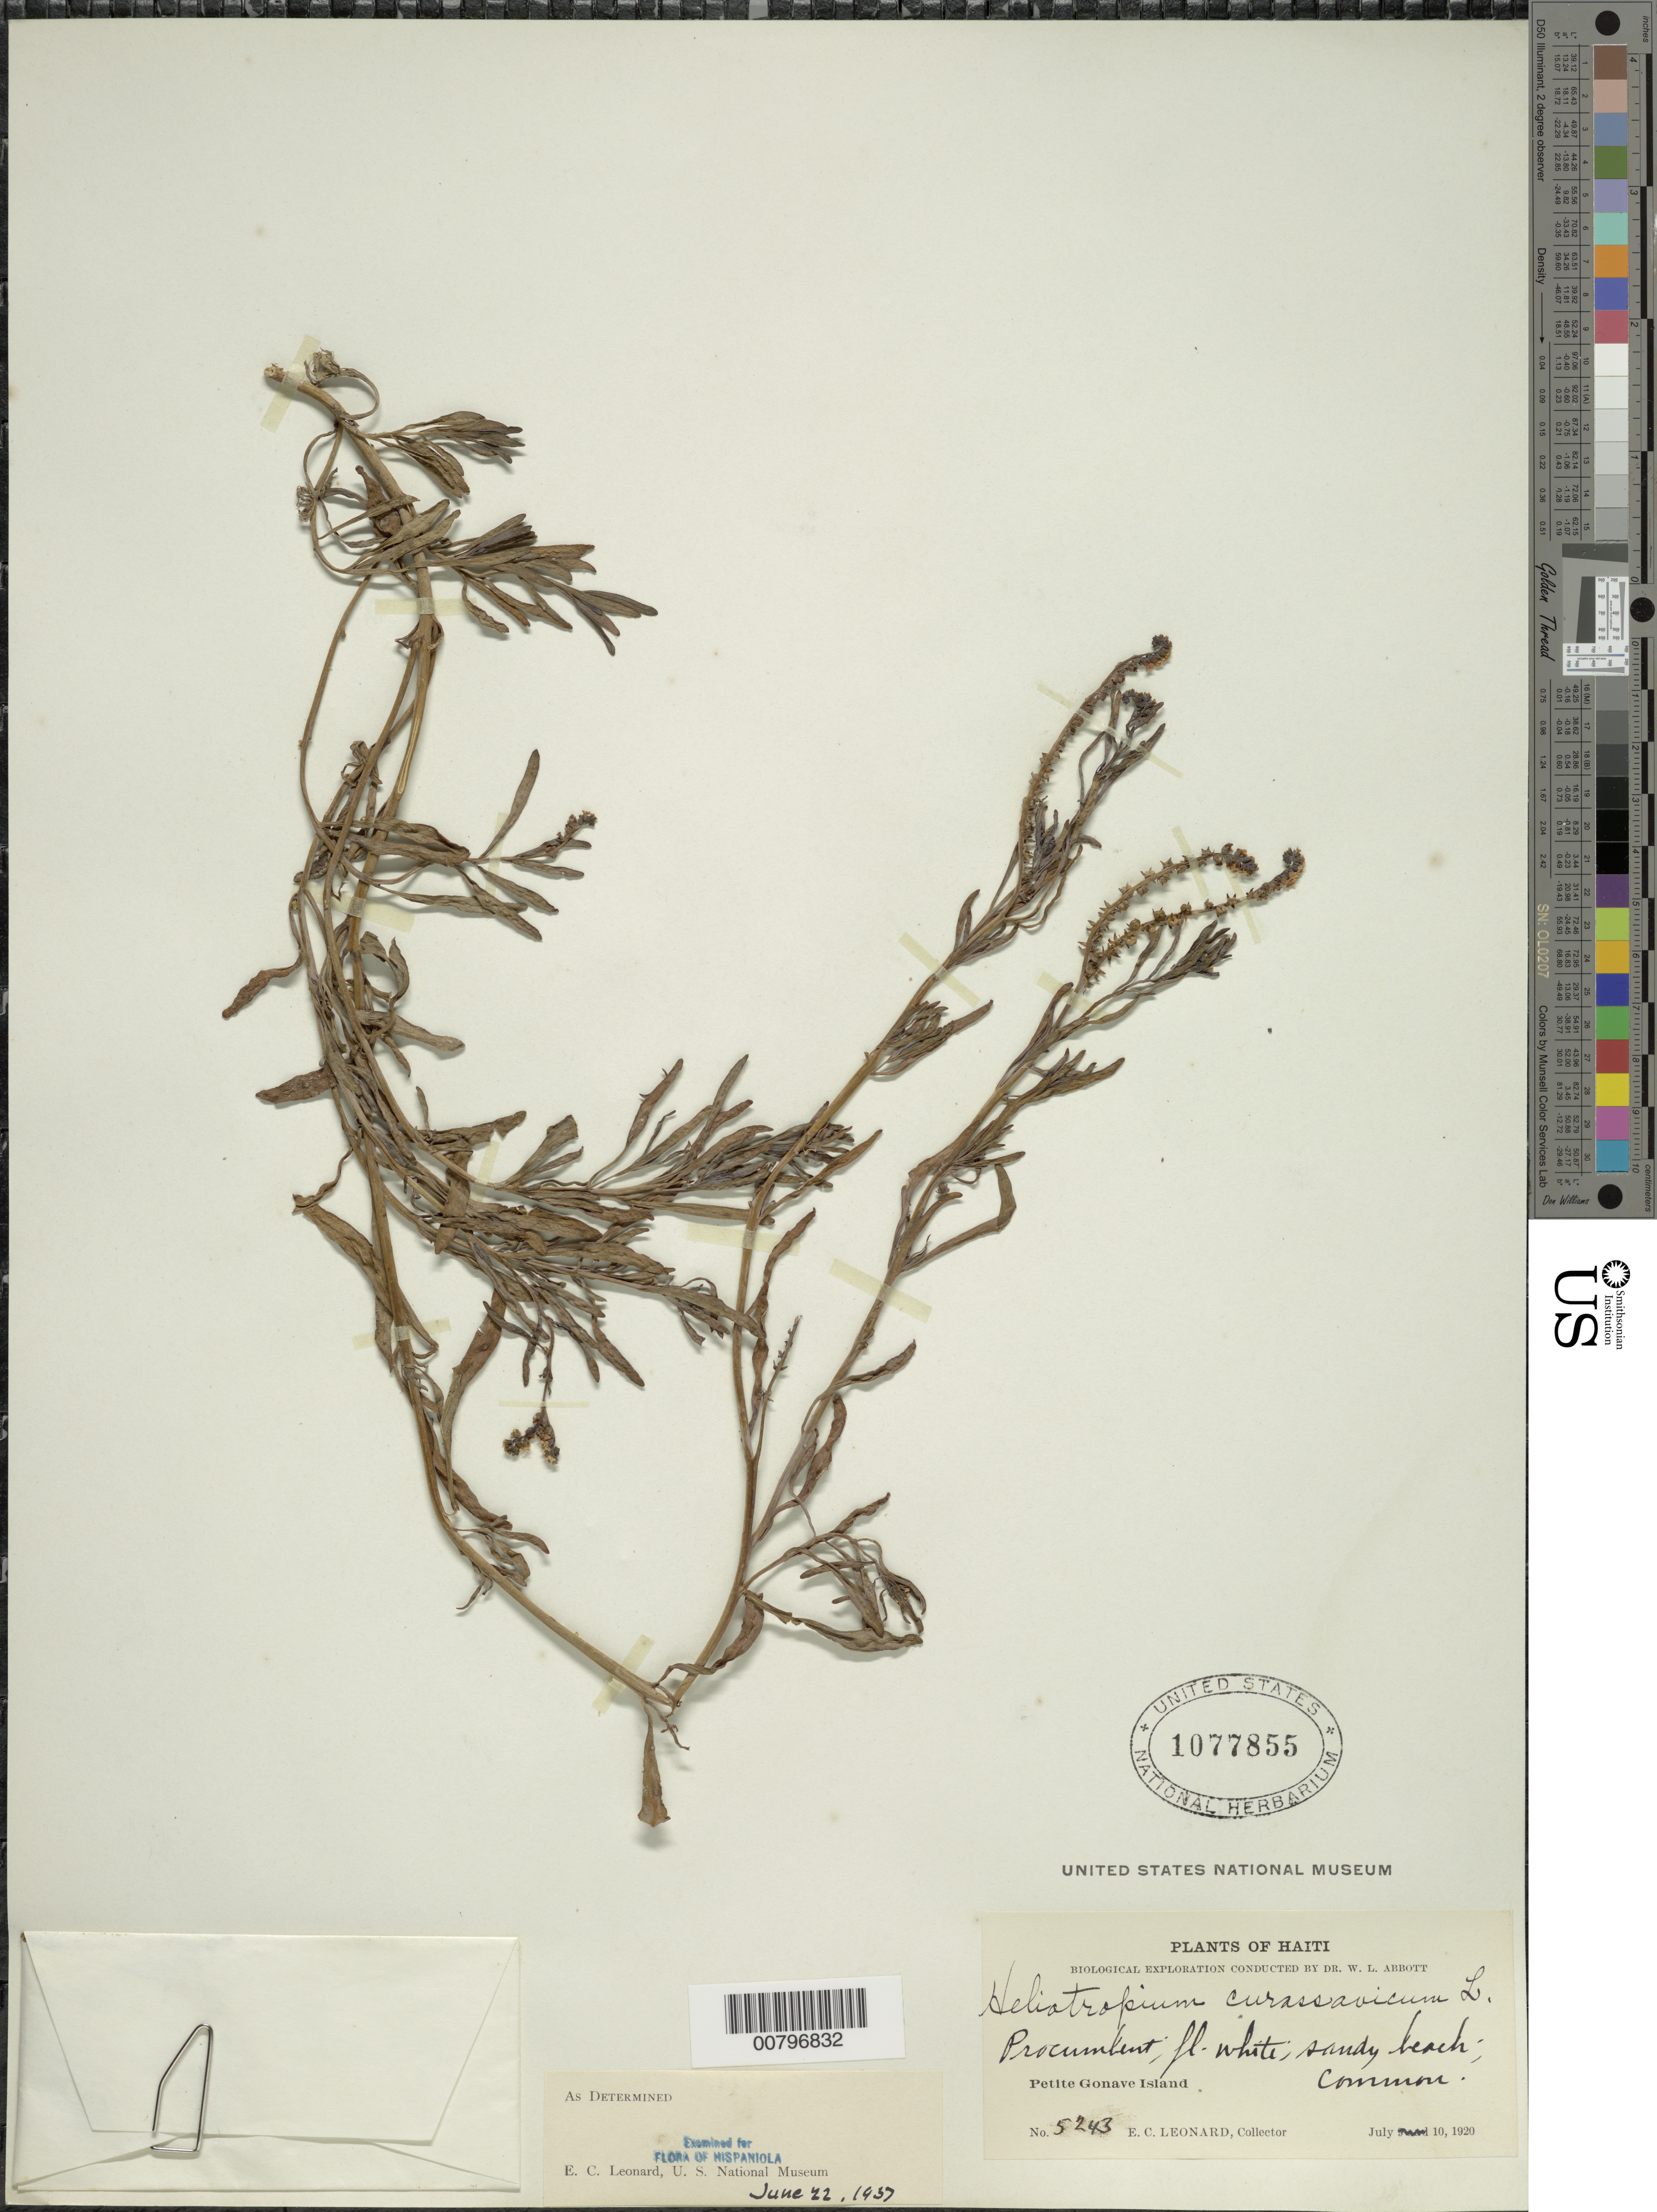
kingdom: Plantae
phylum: Tracheophyta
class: Magnoliopsida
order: Boraginales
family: Heliotropiaceae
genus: Heliotropium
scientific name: Heliotropium curassavicum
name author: L.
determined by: Leonard, Emery C., (US)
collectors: E. C. Leonard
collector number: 5243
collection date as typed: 10 Jul 1920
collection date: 1920-07-10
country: Haiti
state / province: Ouest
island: Île de la Gonâve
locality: Petite Gonave Island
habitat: White sandy beach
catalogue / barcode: US 1077855